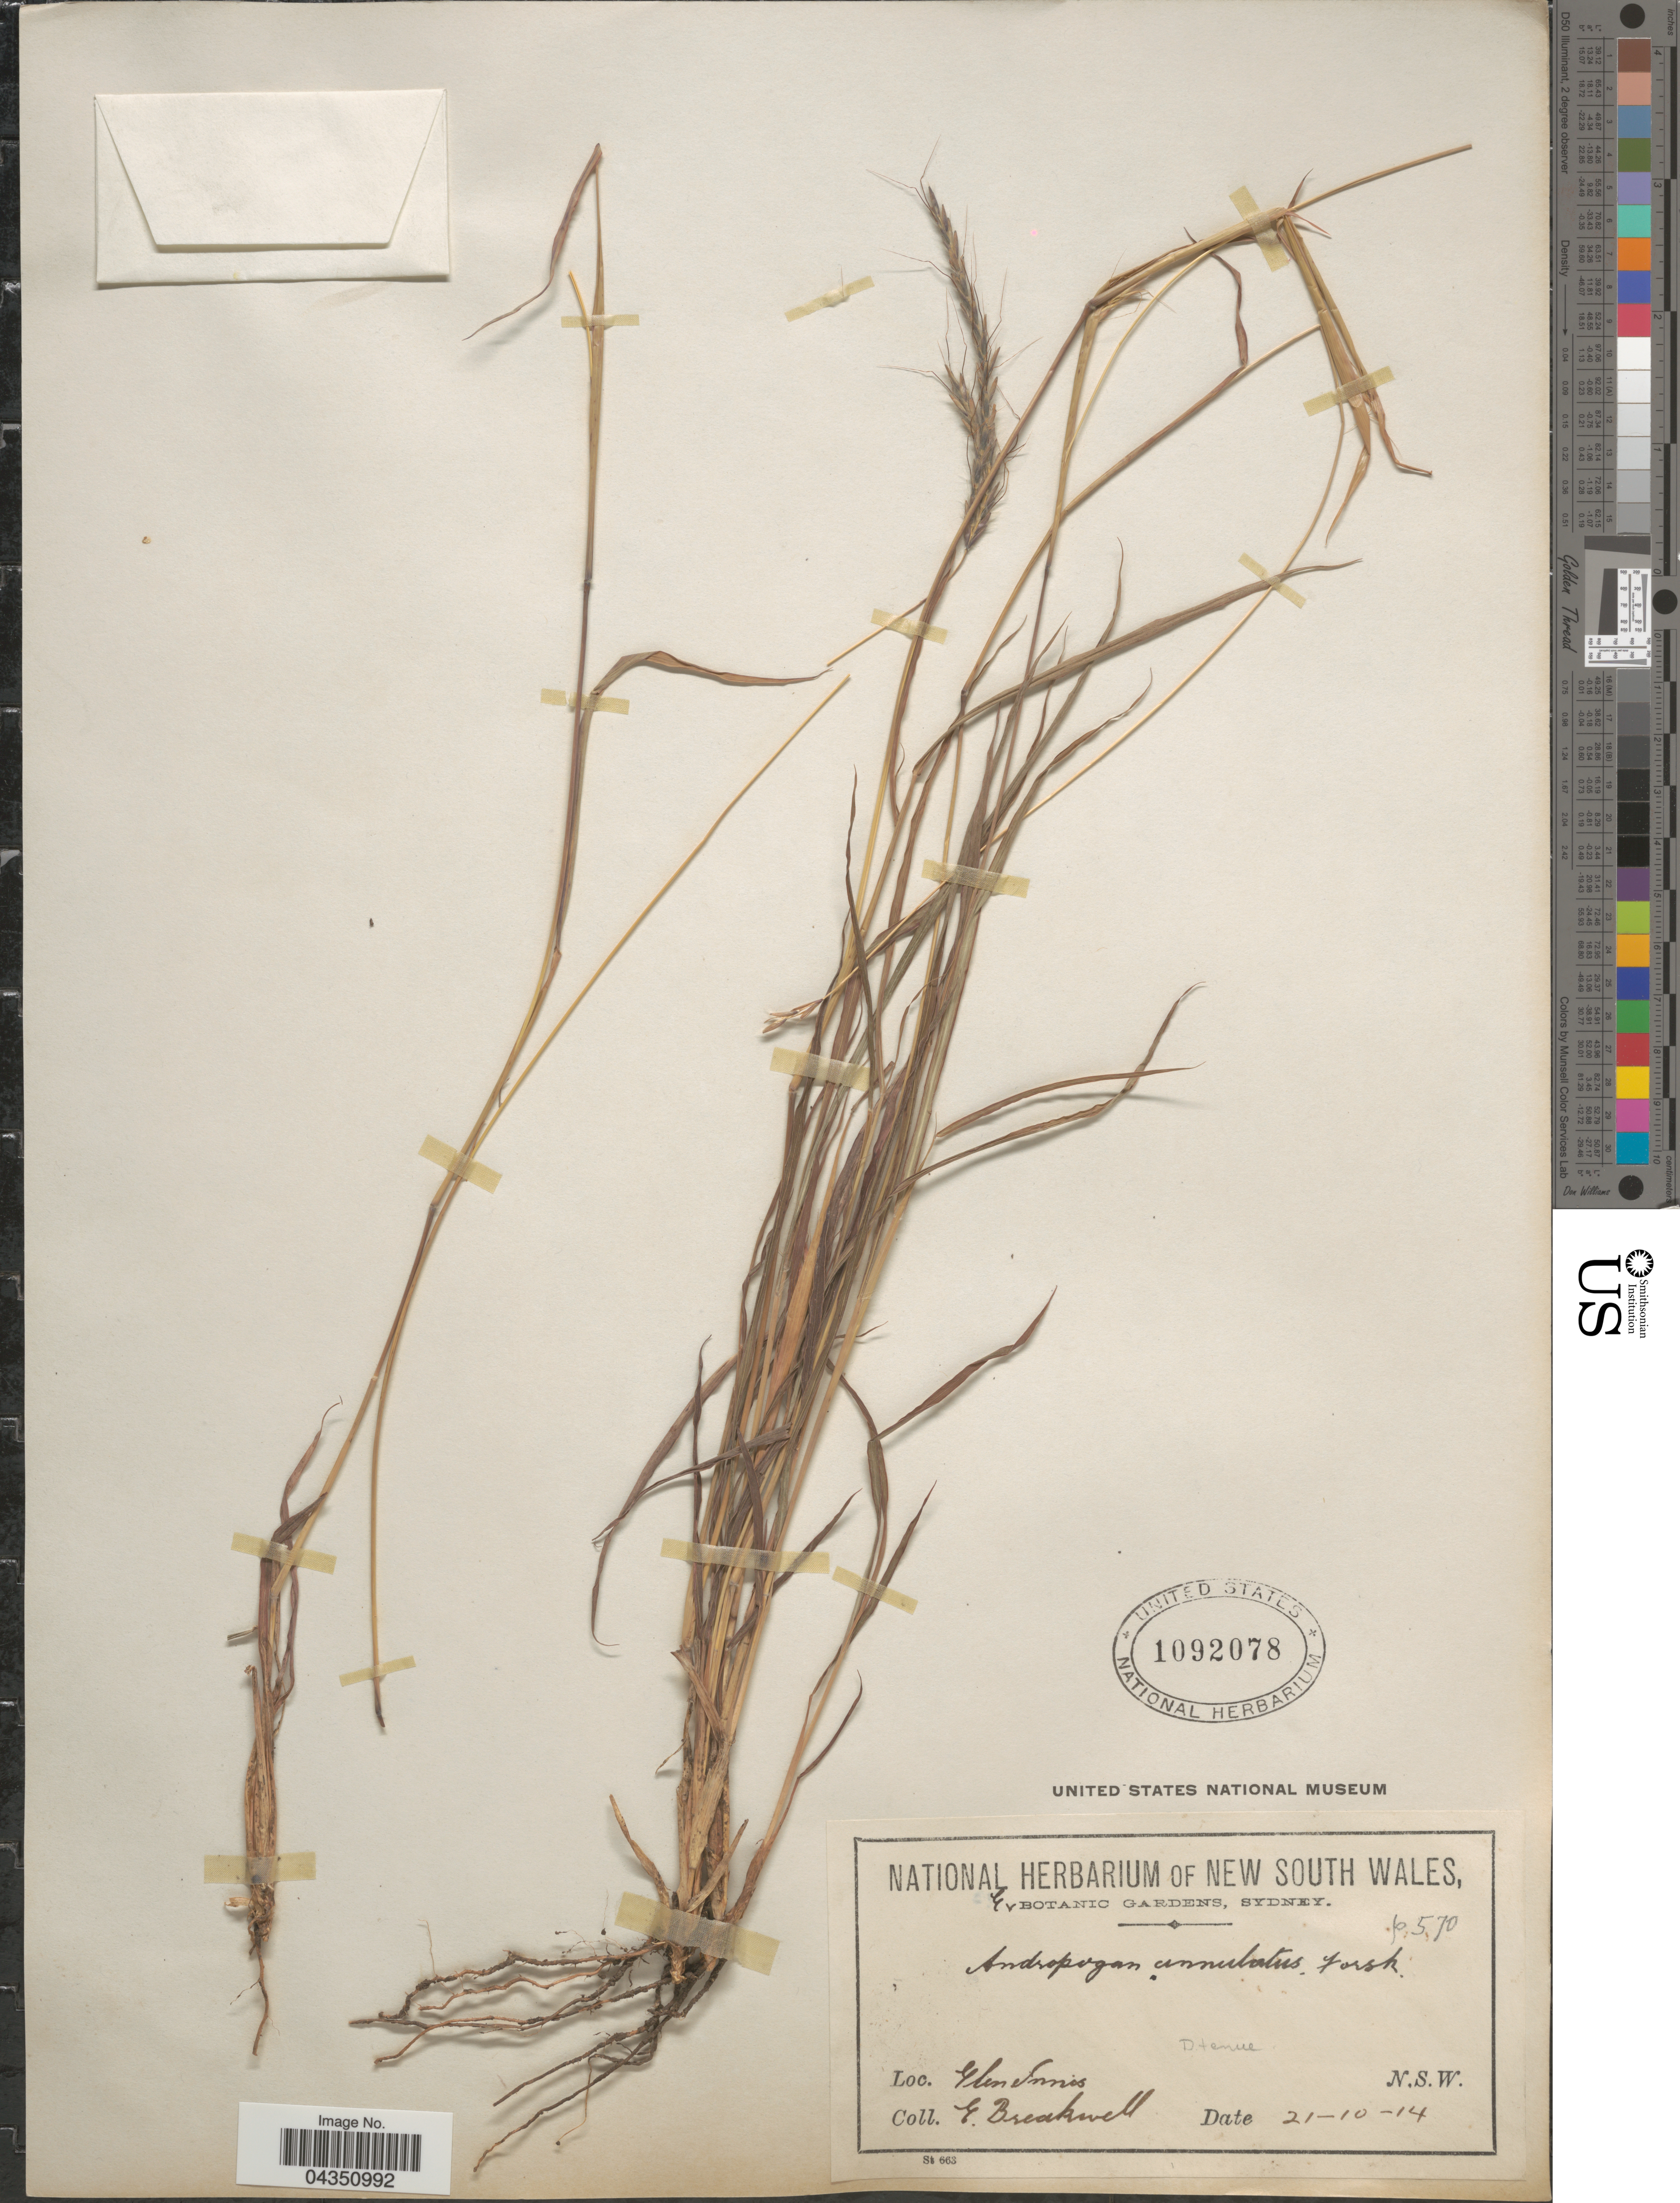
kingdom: Plantae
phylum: Tracheophyta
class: Liliopsida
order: Poales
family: Poaceae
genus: Dichanthium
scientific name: Dichanthium annulatum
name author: (Forssk.) Stapf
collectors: E. Breakwell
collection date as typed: Transcribed d/m/y: 21/10/14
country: Australia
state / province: New South Wales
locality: Glen Innes.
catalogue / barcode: US 1092078